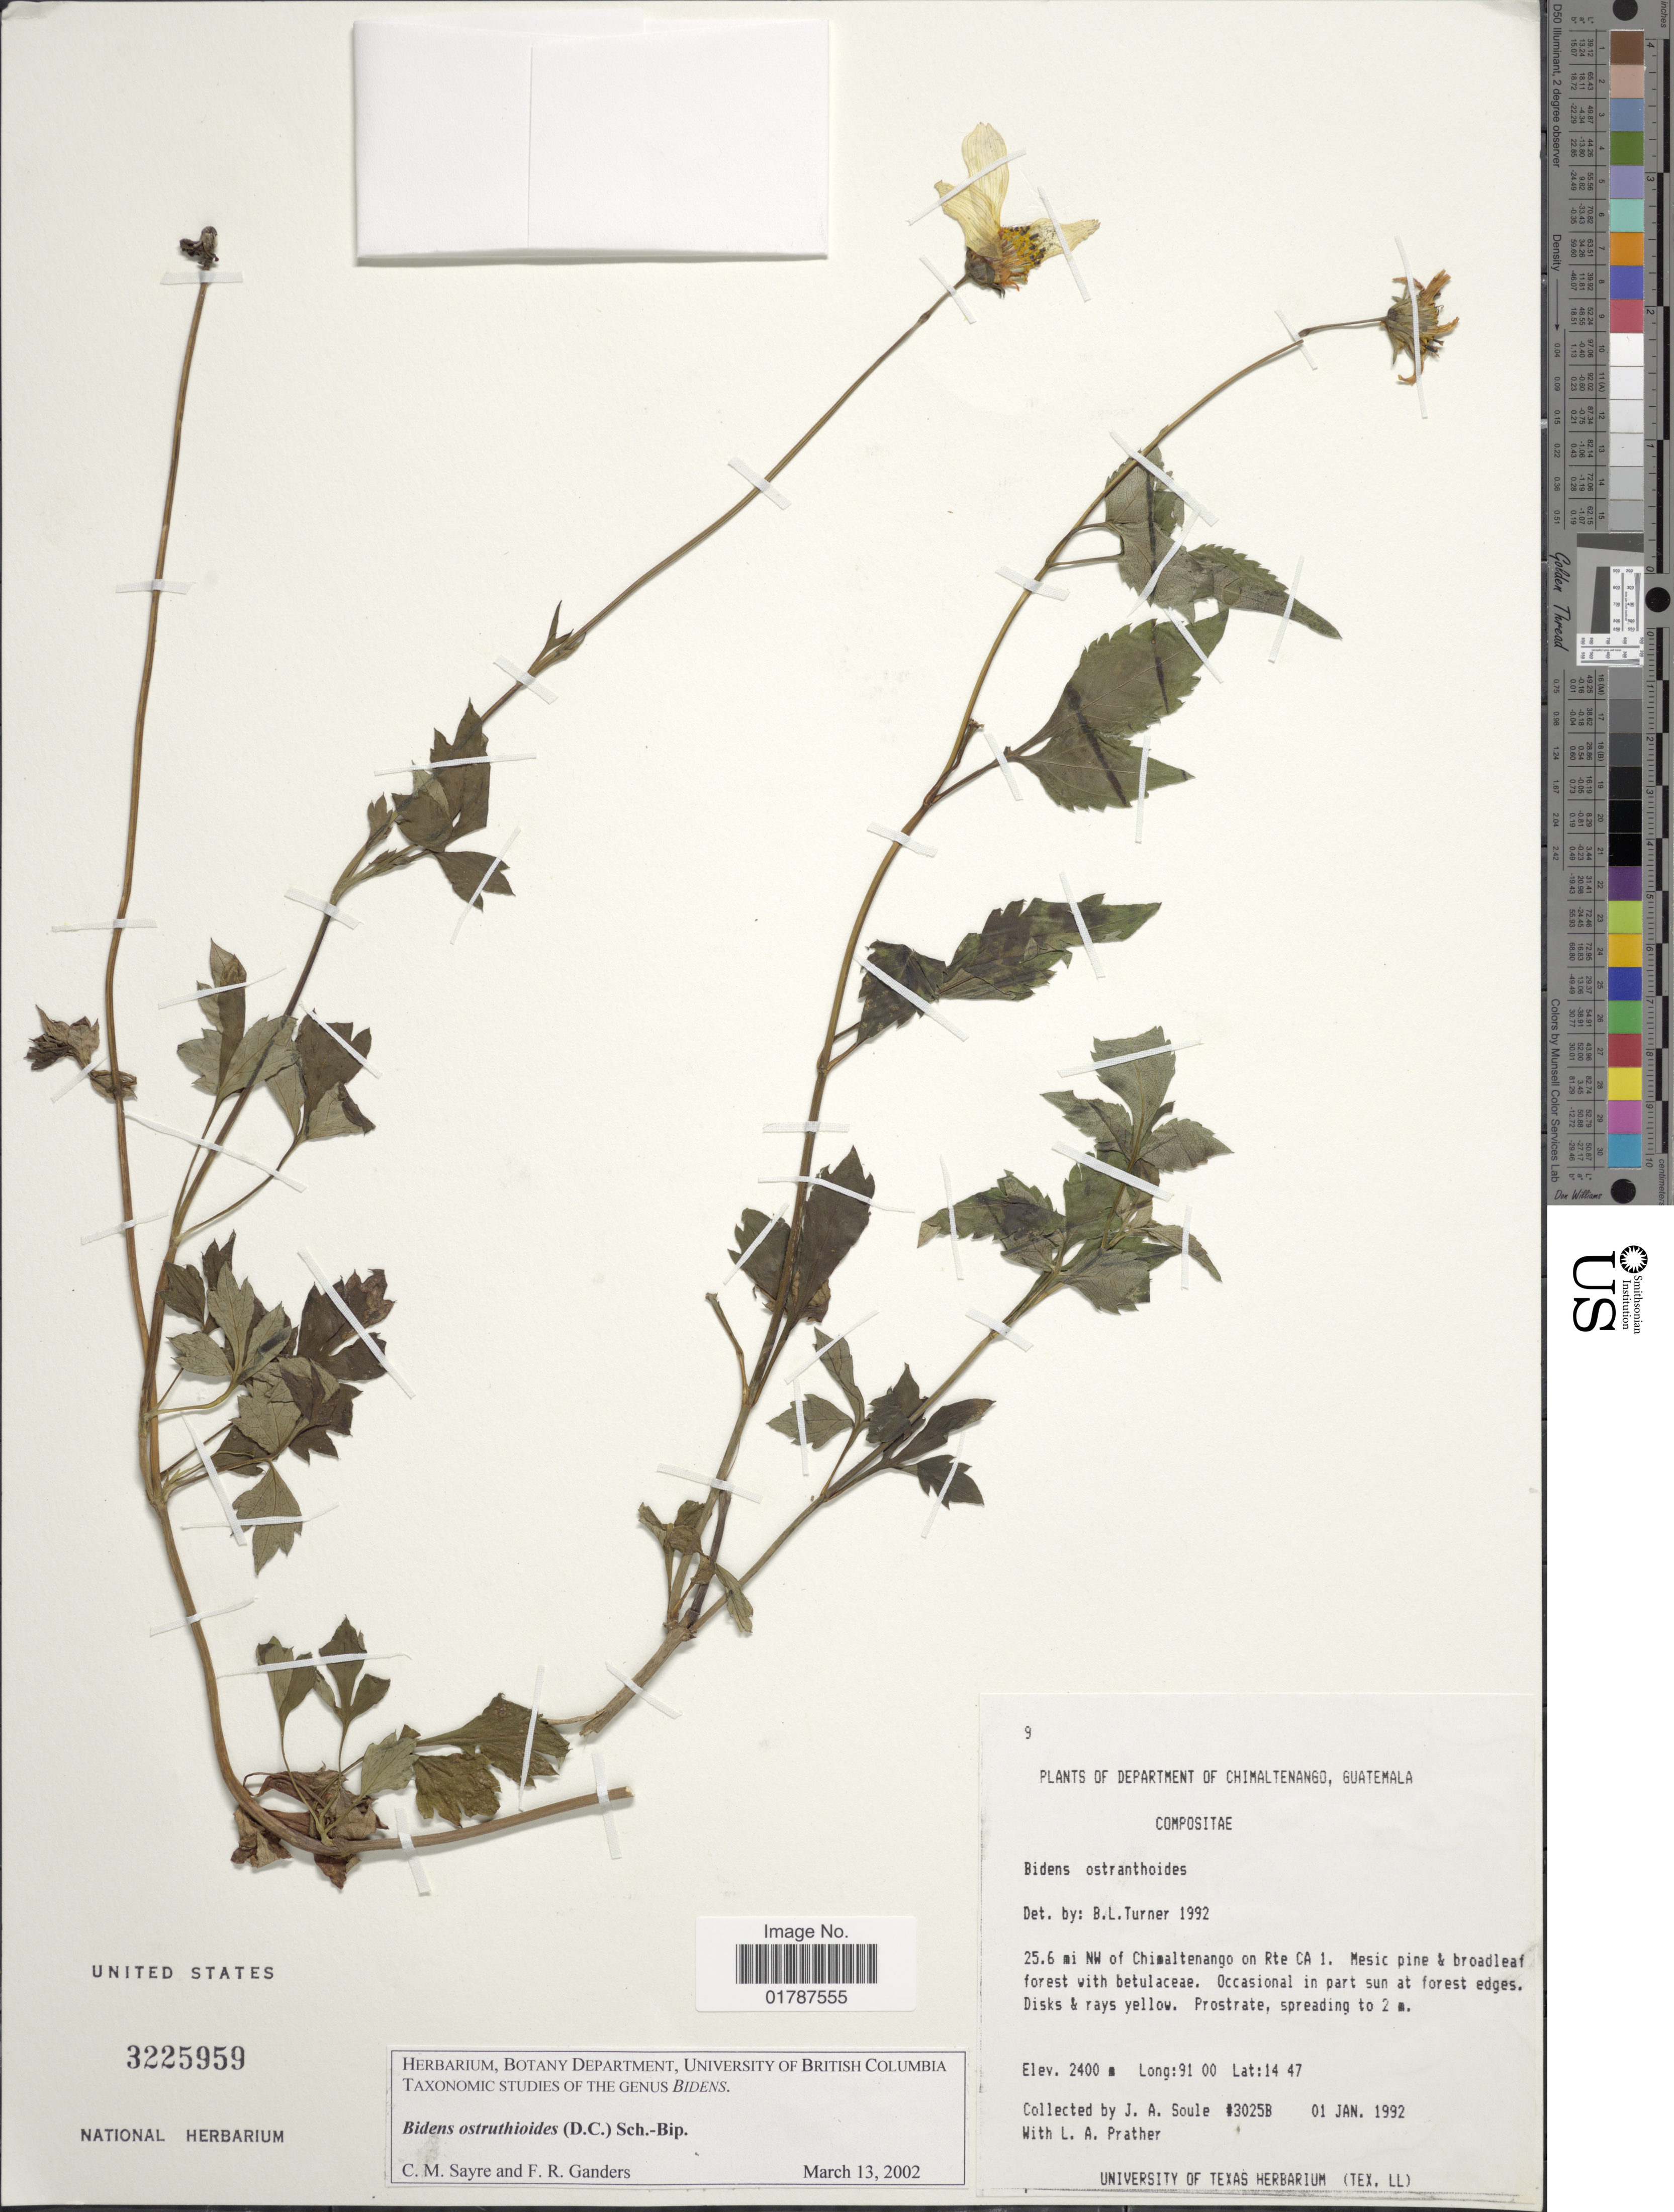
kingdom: Plantae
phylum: Tracheophyta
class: Magnoliopsida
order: Asterales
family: Asteraceae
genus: Bidens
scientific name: Bidens ostruthioides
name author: (DC.) Sch. Bip.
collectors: J. Soule & L. A. Prather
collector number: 30258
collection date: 1992-01-01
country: Guatemala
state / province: Chimaltenango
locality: Department of Chimaltenango, Guatemala, 25.6 mi NW of Chimaltenangol on Rte CA 1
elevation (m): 2400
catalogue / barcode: US 3225959